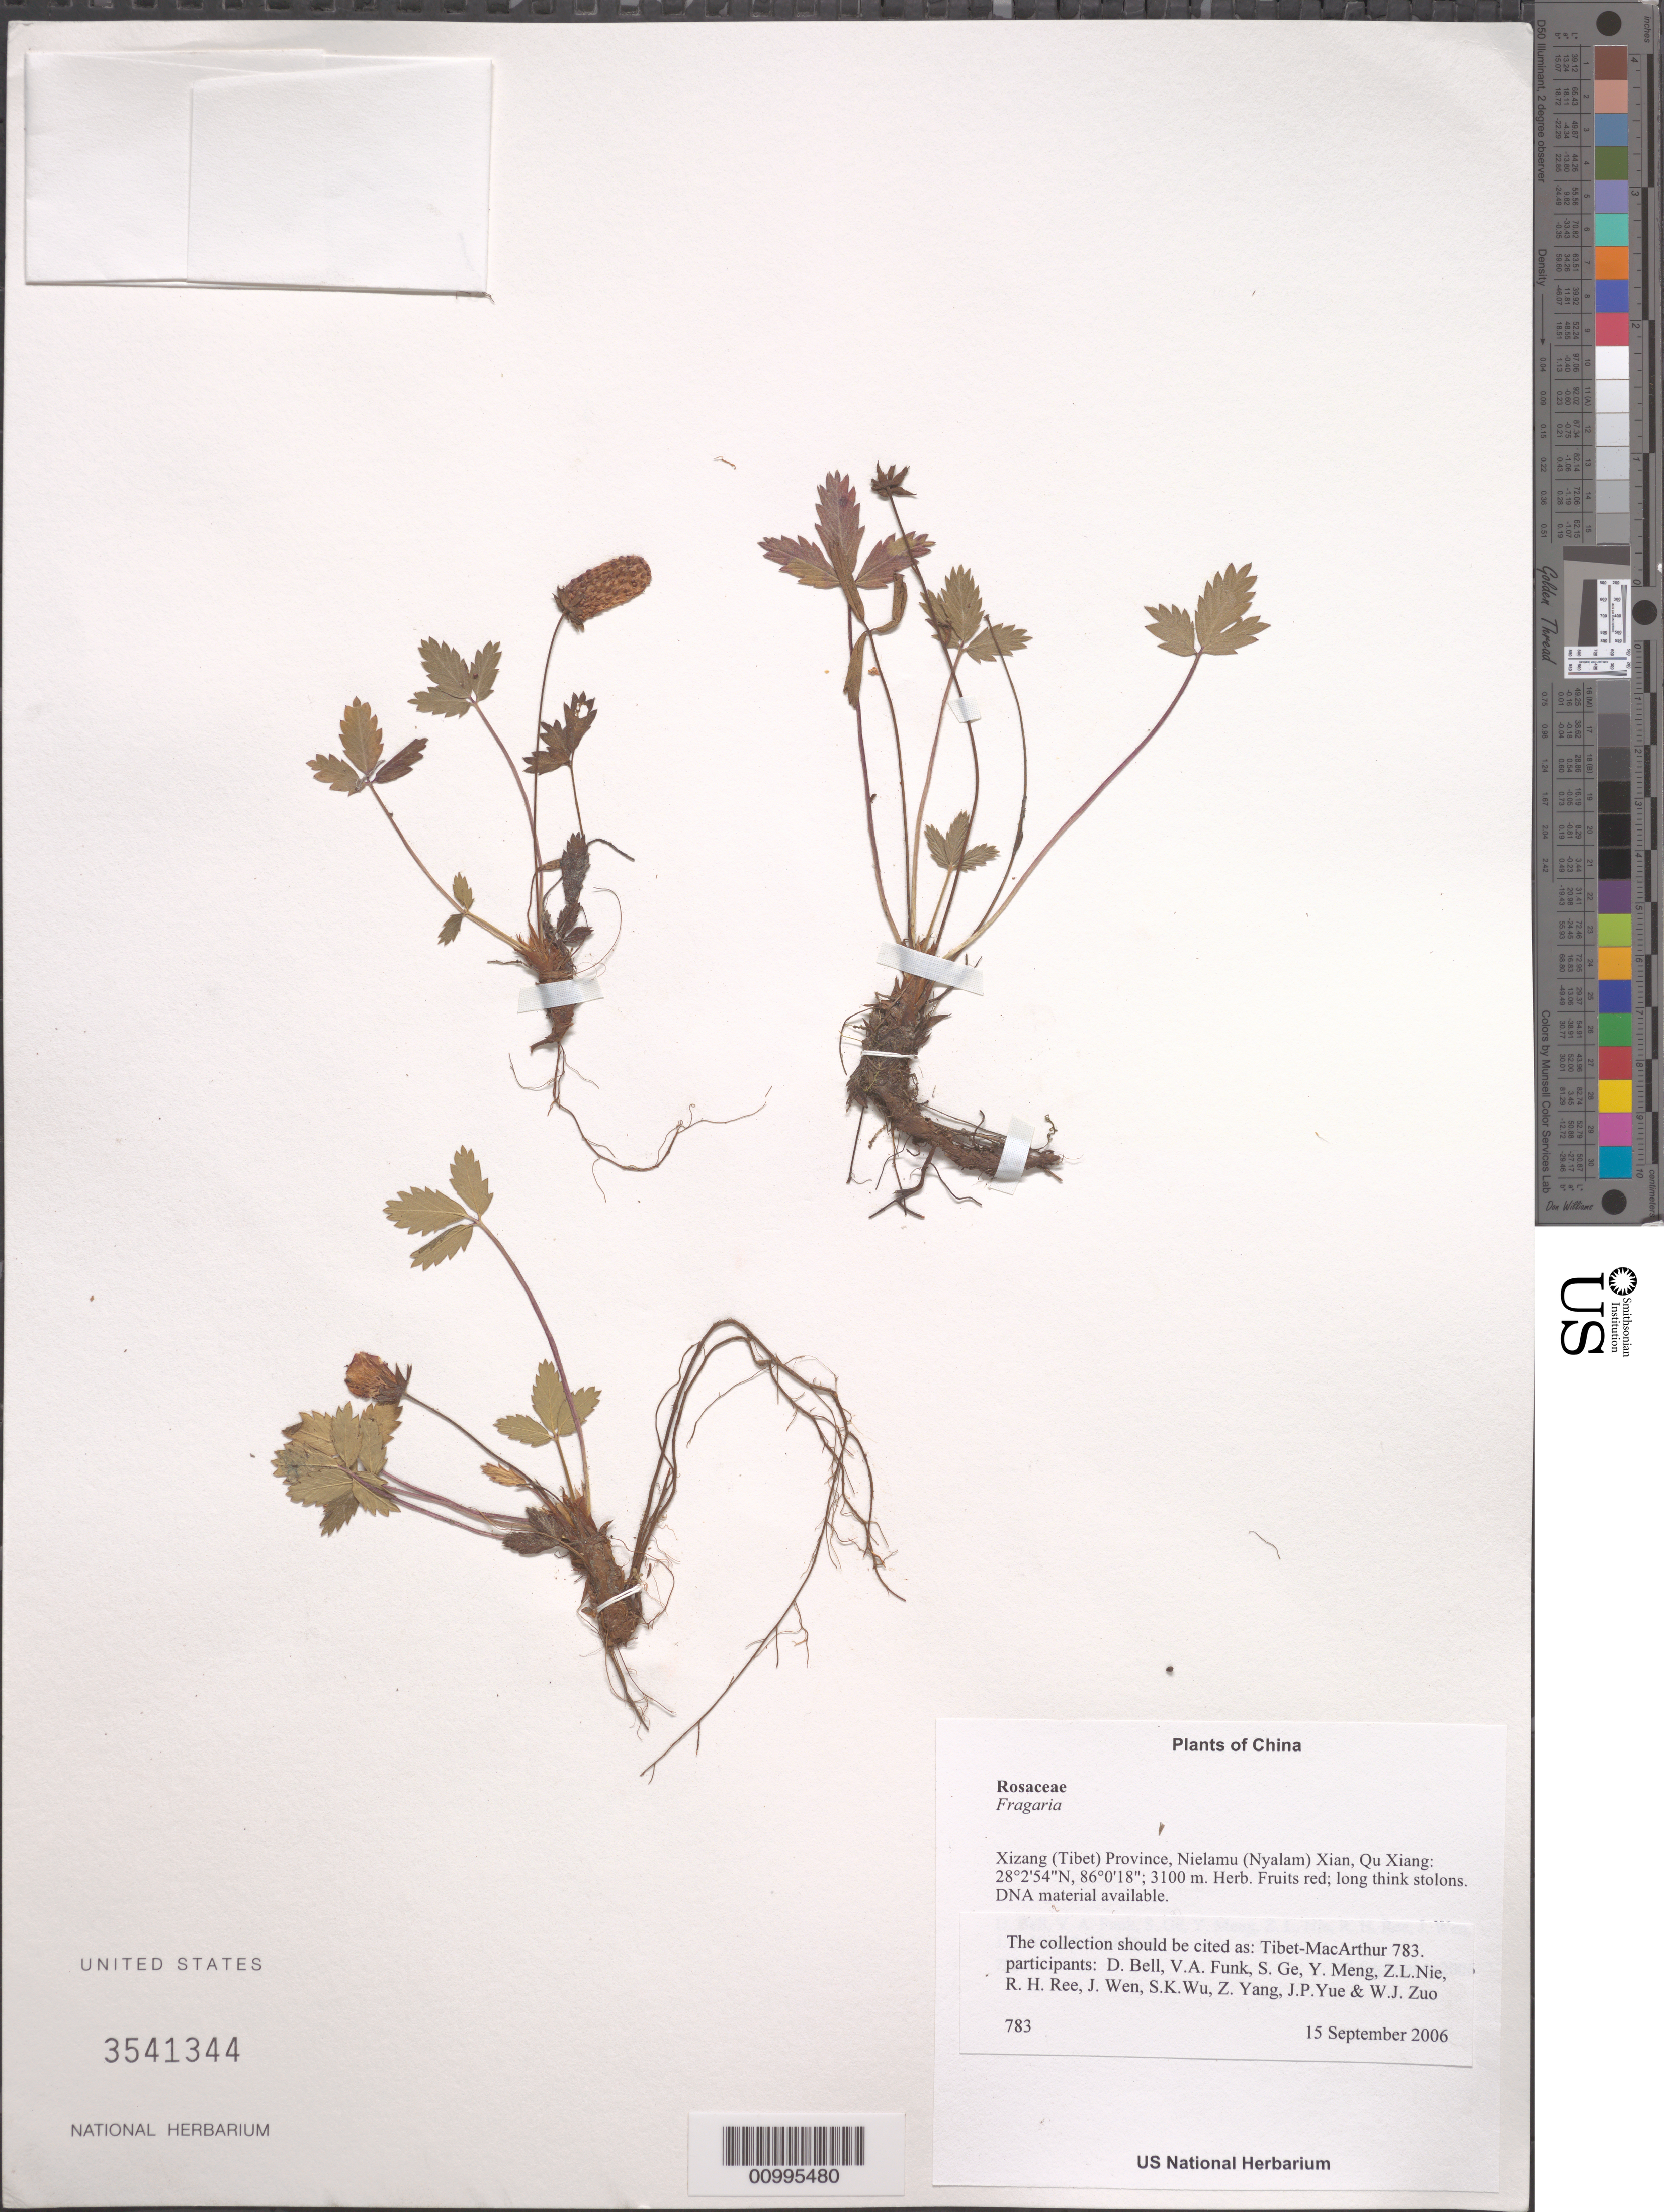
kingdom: Plantae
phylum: Tracheophyta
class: Magnoliopsida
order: Rosales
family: Rosaceae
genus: Fragaria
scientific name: Fragaria sp.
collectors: Tibet-MacArthur, D. A. Bell, V. Funk, S. Ge, Y. Meng, Z. Nie, R. Ree, J. Wen, J. Yue & W. Zuo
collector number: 783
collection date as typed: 15 Sep 2006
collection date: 2006-09-15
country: China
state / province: Xizang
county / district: Nielamu (Nyalam) Xian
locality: Qu Xiang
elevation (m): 3100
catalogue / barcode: US 3541344